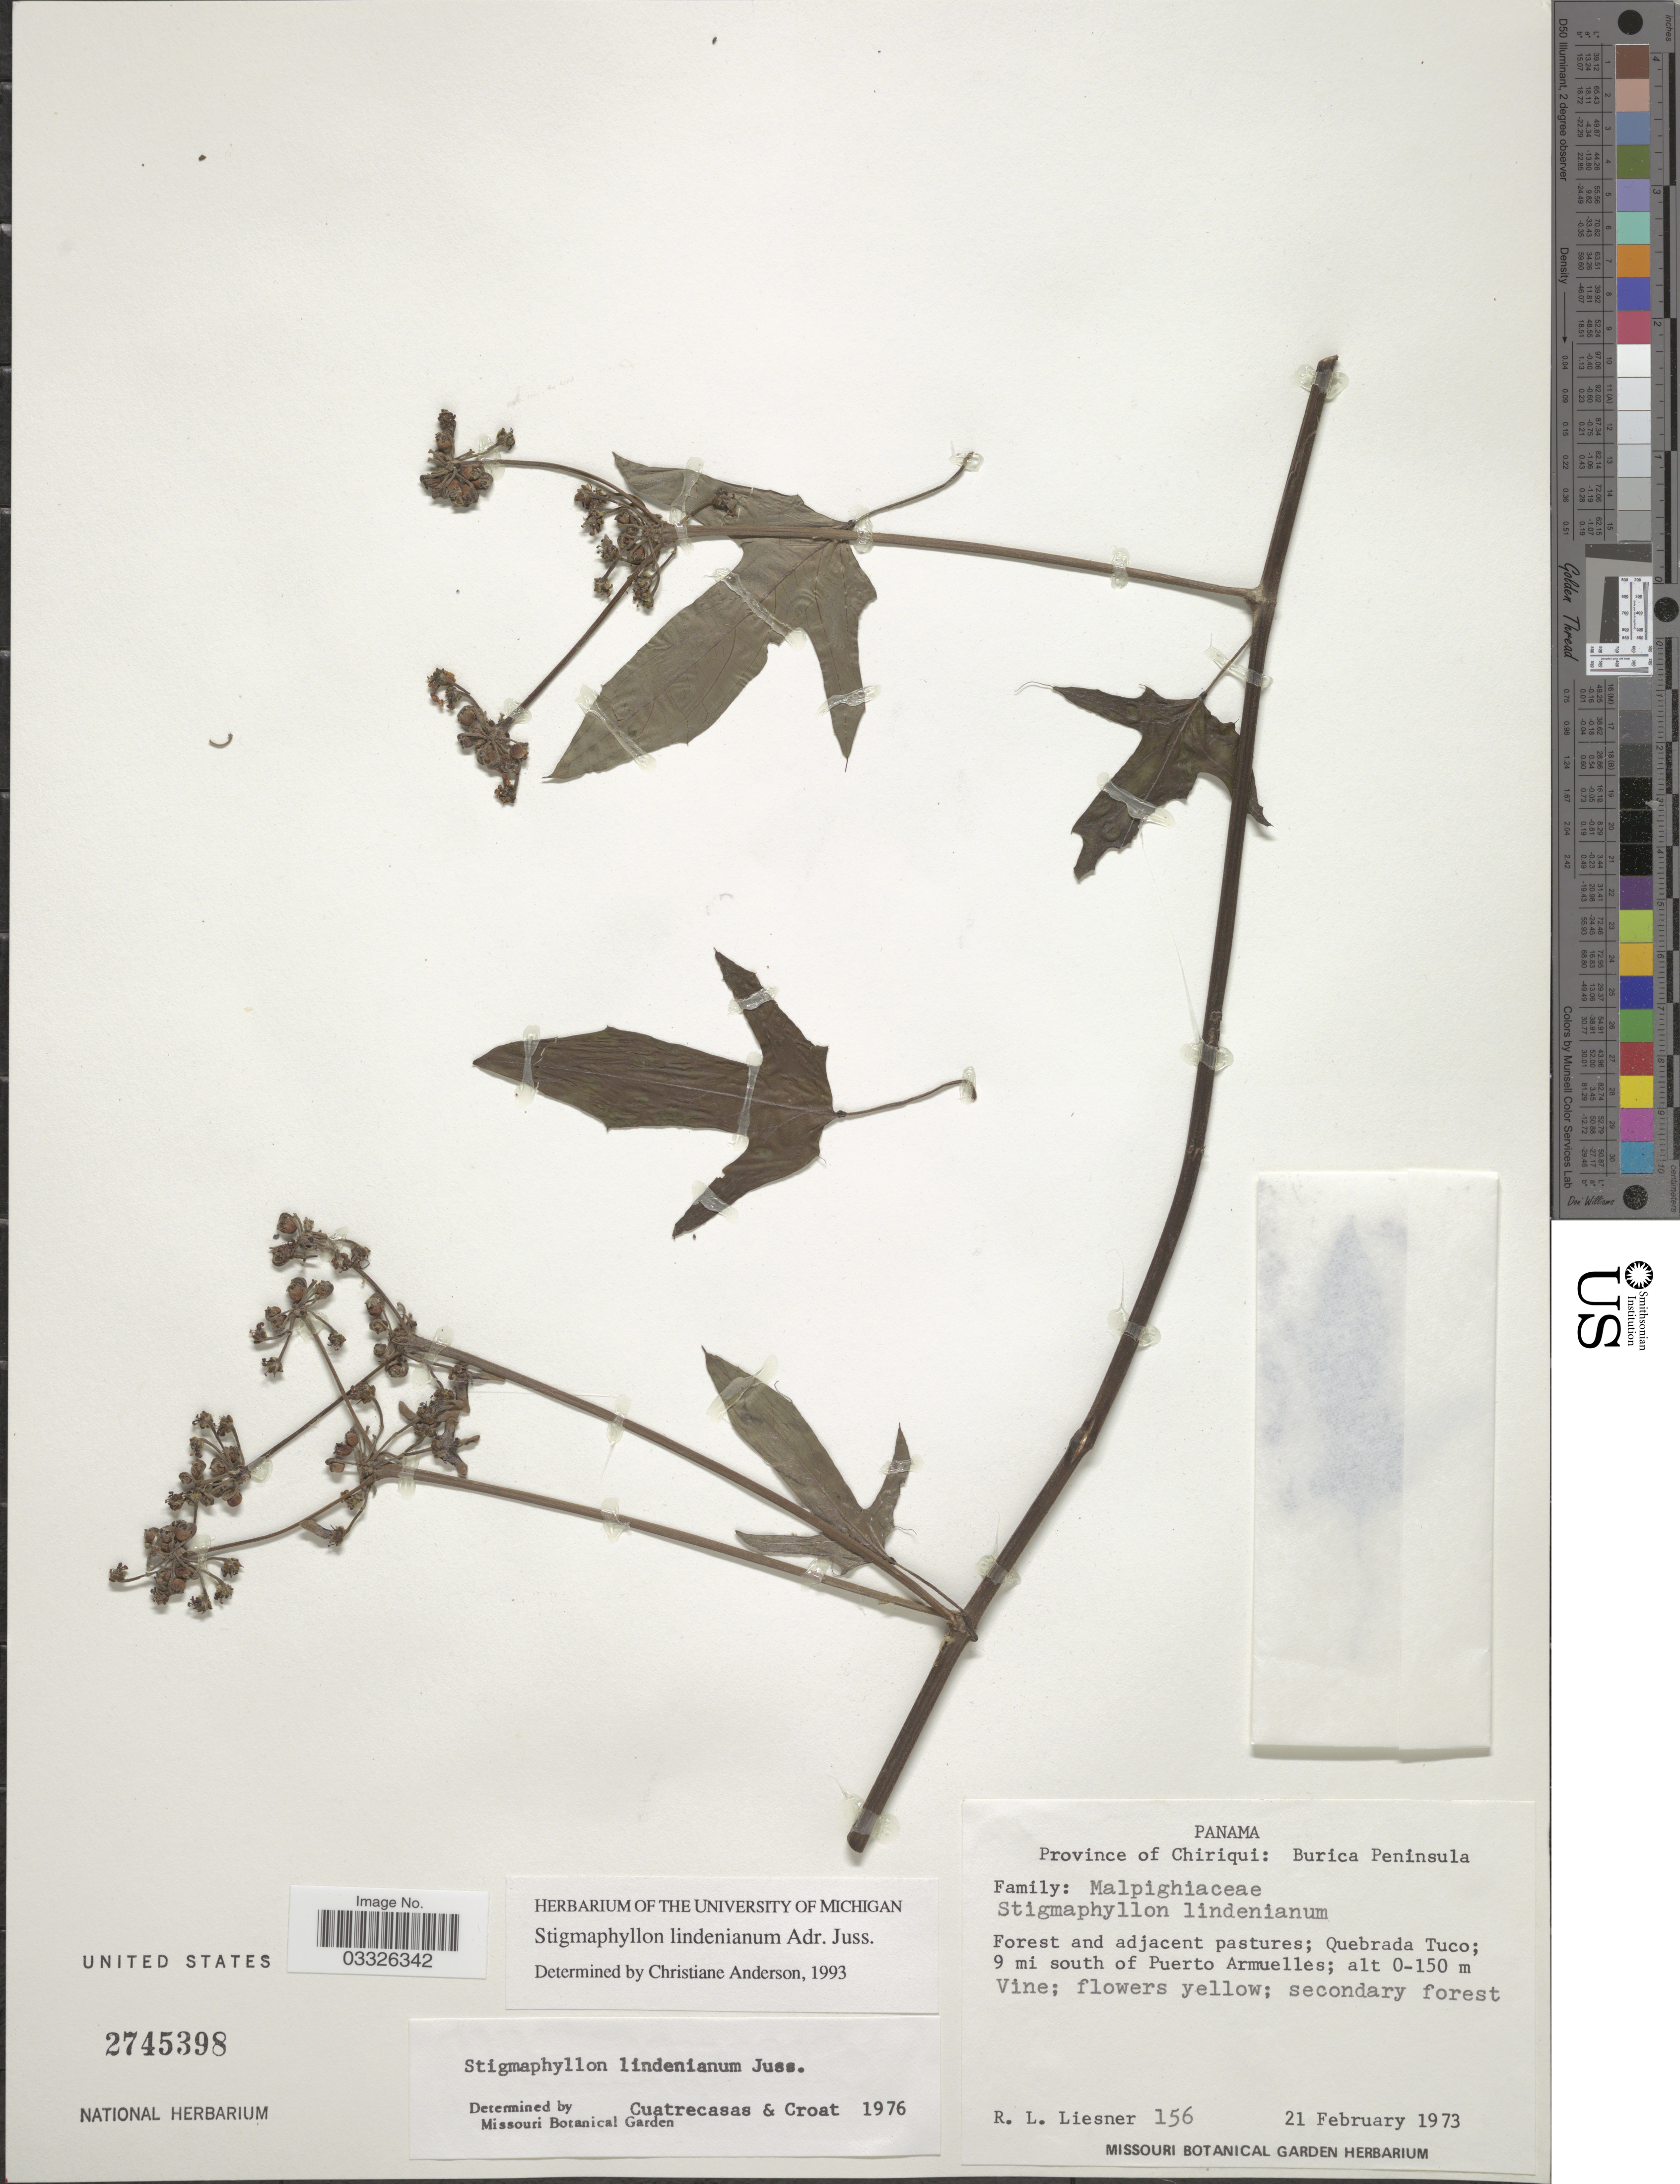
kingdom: Plantae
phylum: Tracheophyta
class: Magnoliopsida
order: Malpighiales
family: Malpighiaceae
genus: Stigmaphyllon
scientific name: Stigmaphyllon lindenianum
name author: A. Juss.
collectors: R. L. Liesner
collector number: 156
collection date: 1973-02-21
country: Panama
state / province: Chiriqui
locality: Burica Peninsula. Quebrada Tuco; 9 mi south of Puerto Armuelles.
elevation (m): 0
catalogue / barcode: US 2745398